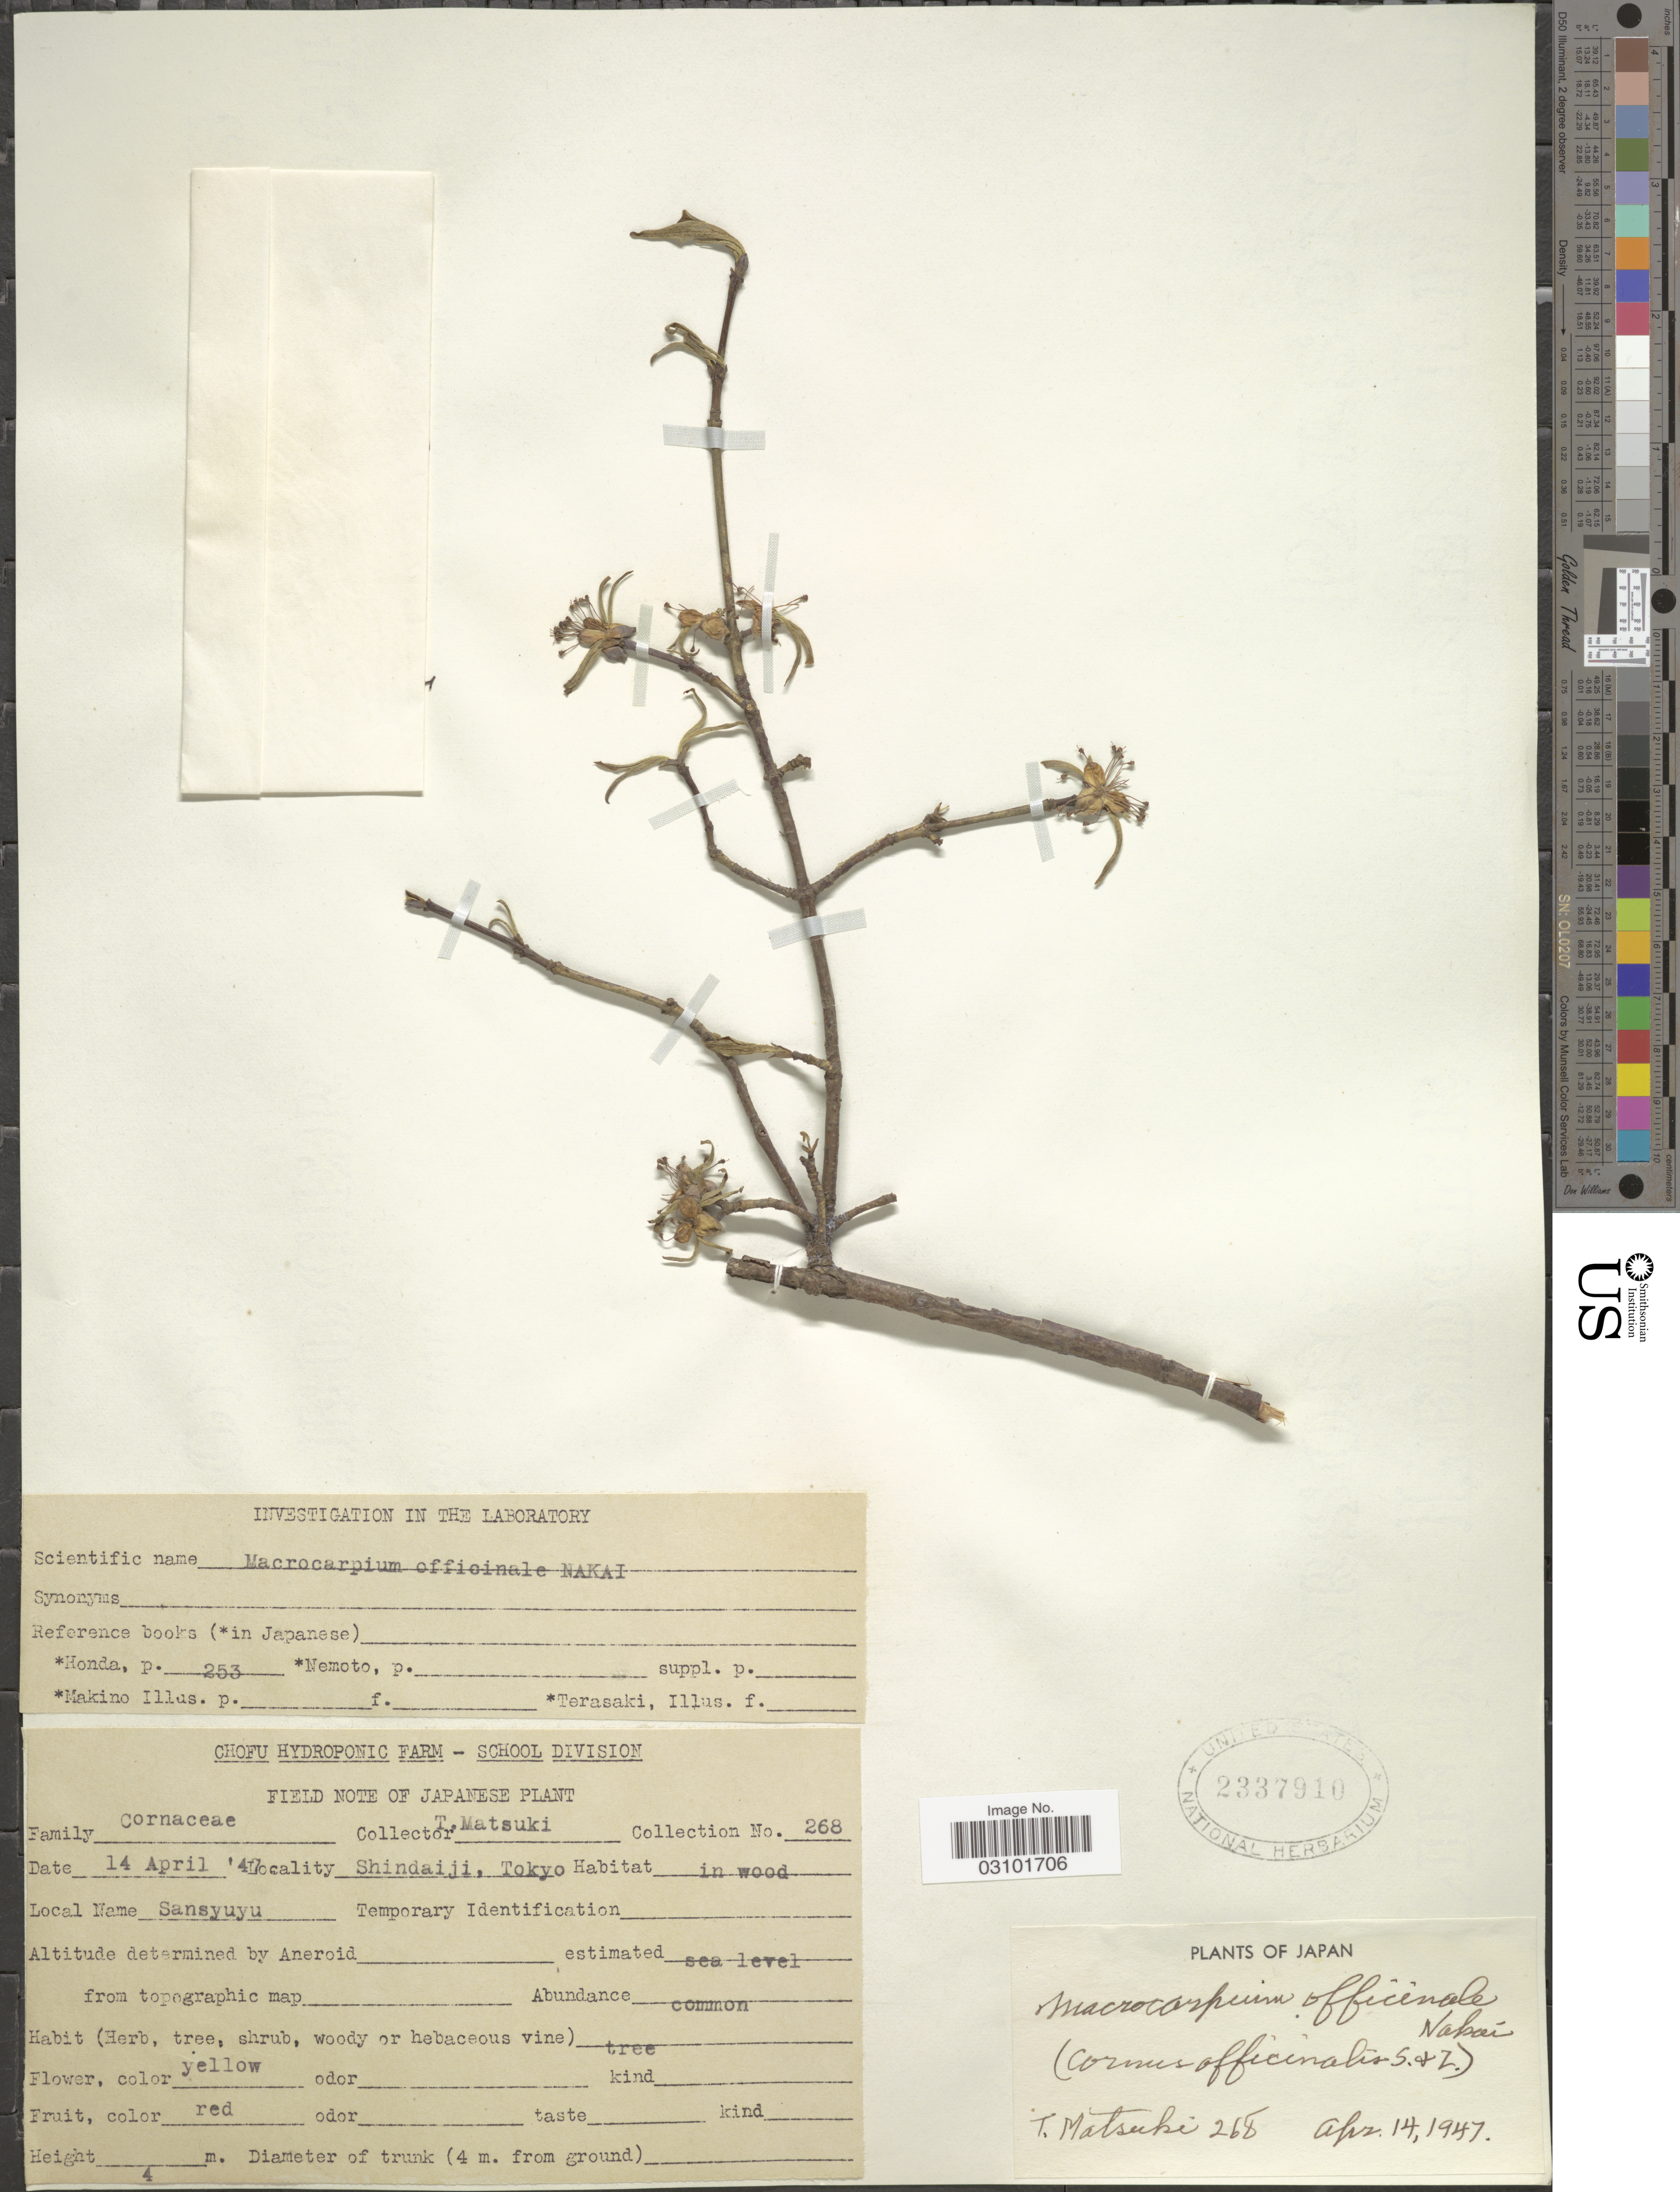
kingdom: Plantae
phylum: Tracheophyta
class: Magnoliopsida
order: Cornales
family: Cornaceae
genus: Cornus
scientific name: Cornus officinalis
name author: Siebold & Zucc.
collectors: T. Matsuki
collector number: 268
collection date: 1947-04-14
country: Japan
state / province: Tokyo, Federal City of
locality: Shindaiji, Tokyo.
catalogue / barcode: US 2337910